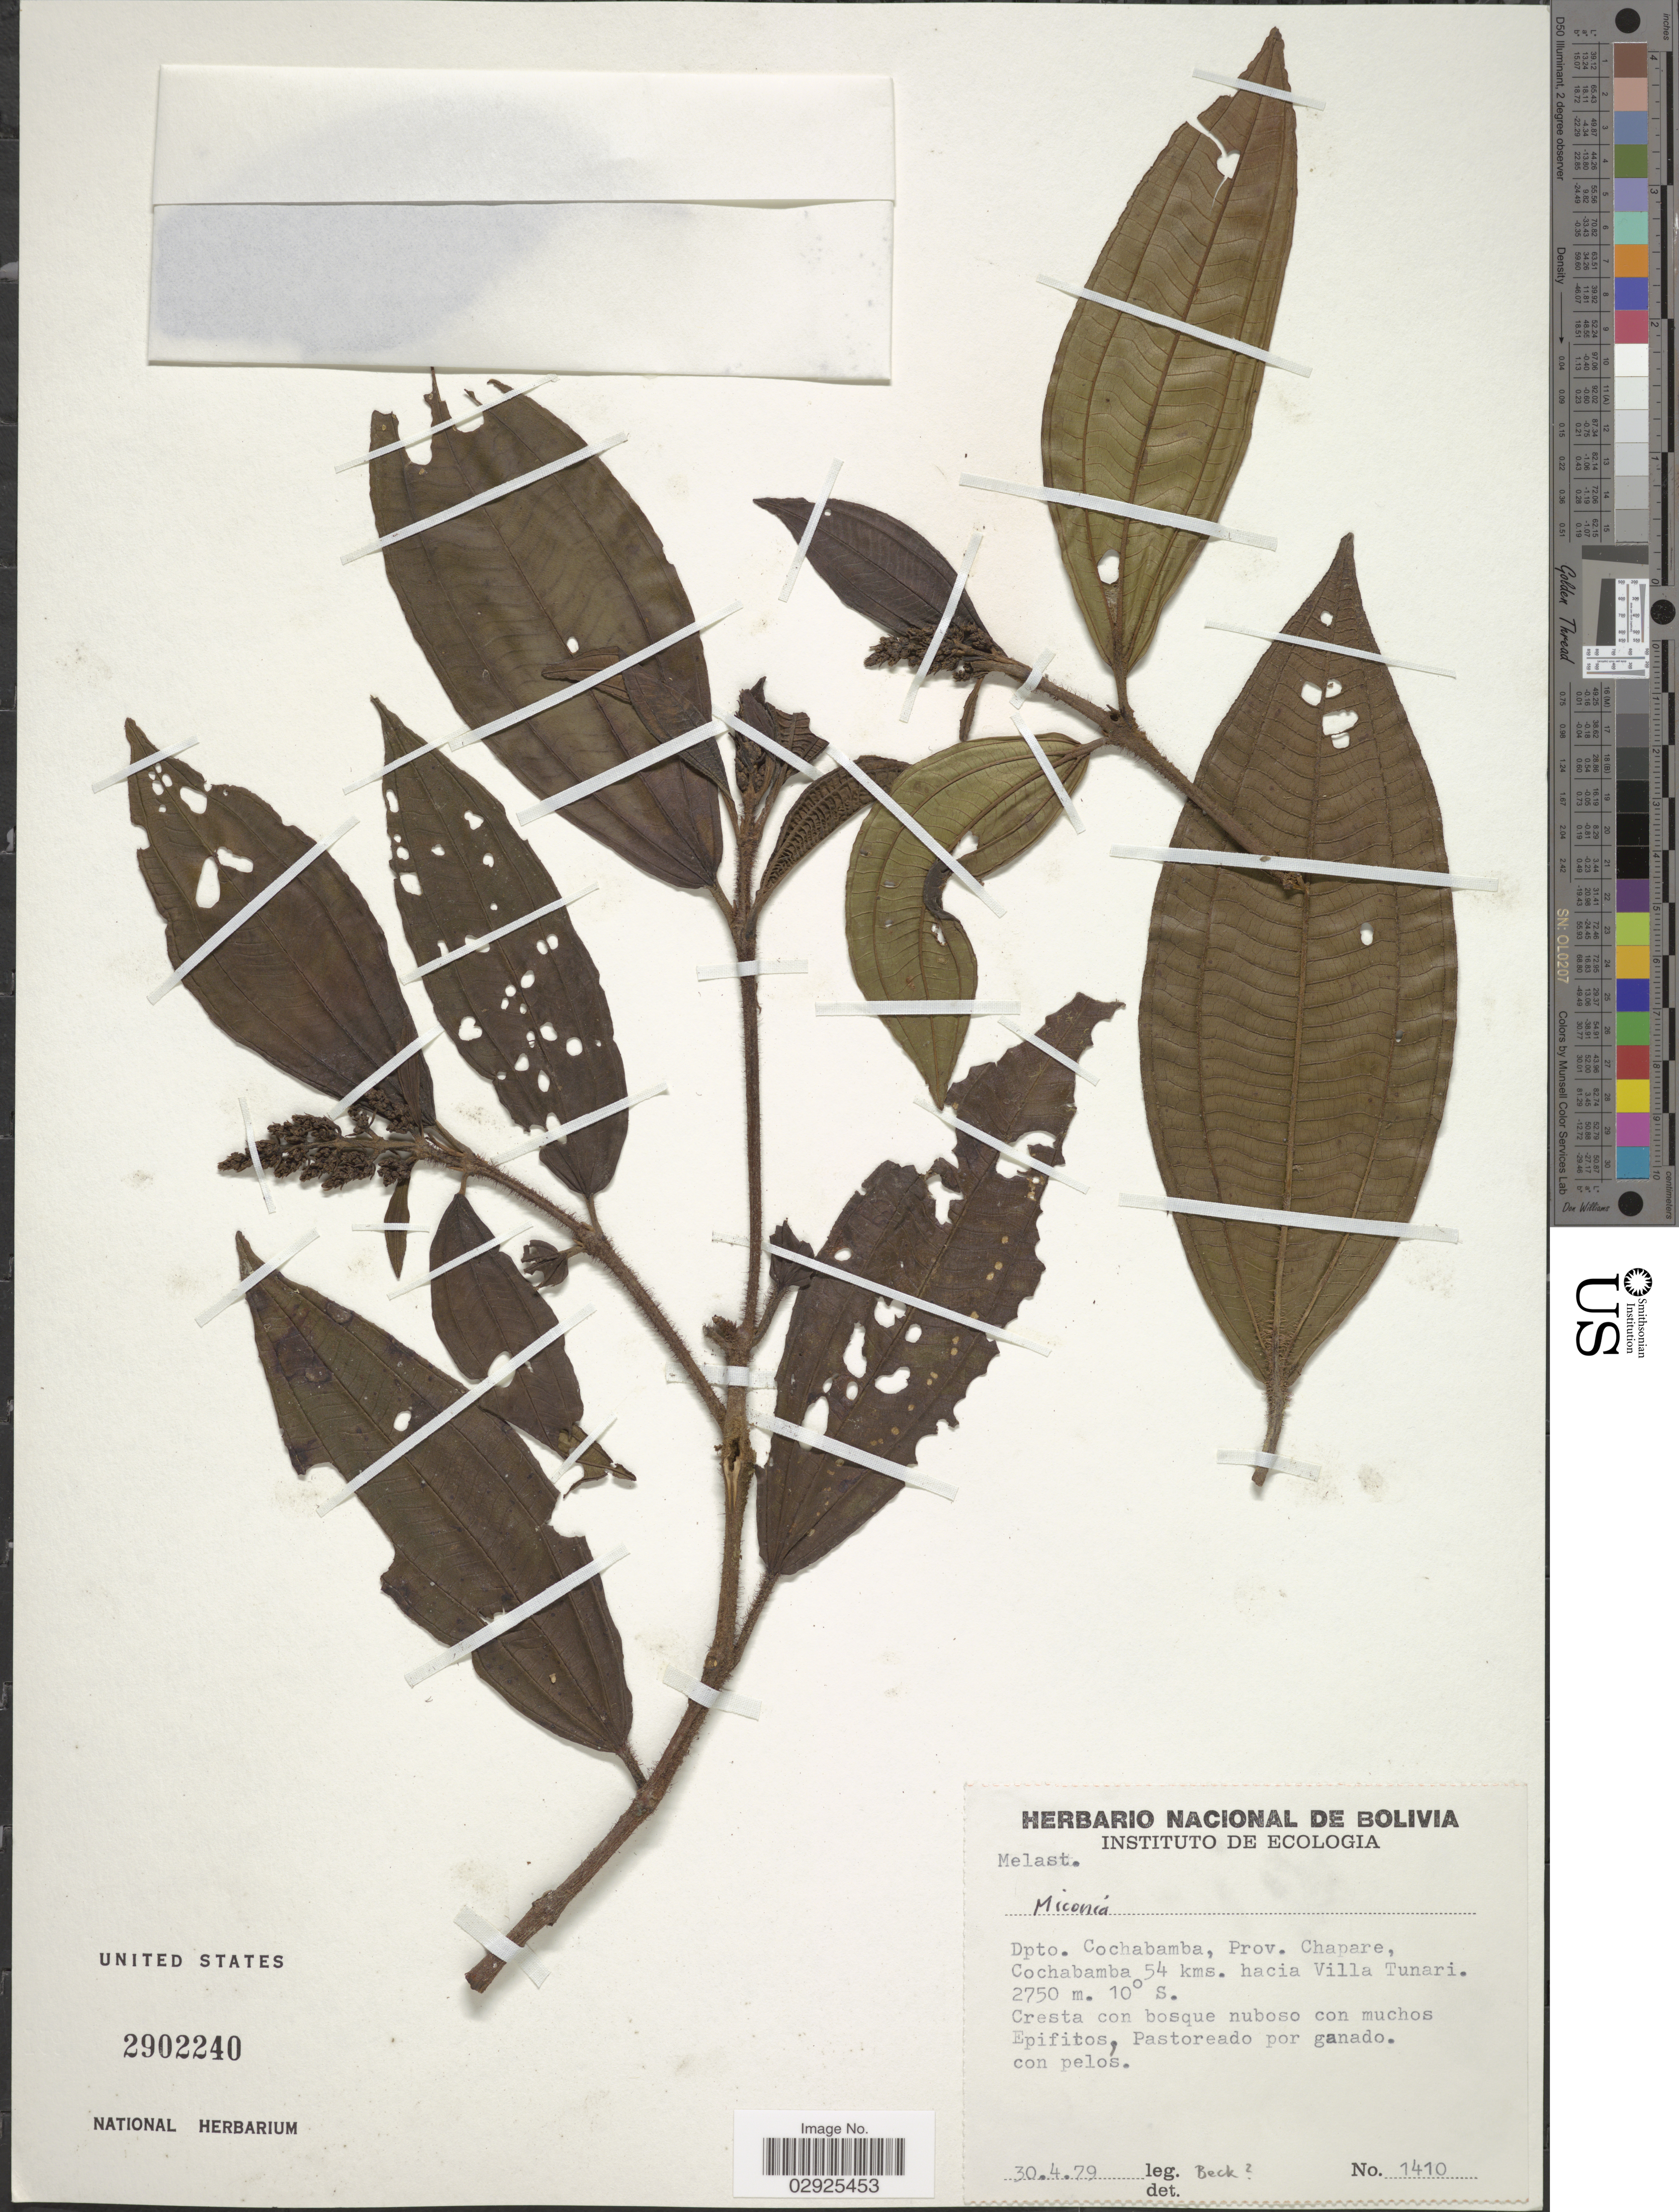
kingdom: Plantae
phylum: Tracheophyta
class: Magnoliopsida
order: Myrtales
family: Melastomataceae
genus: Miconia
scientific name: Miconia sp.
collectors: -- Beck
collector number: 1410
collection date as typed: Transcribed d/m/y: 30/4/79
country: Bolivia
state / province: Cochabamba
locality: Dpto. Cochabamba, Prov. Chapare, Cochabamba 54 kms. hacia Villa Tunari.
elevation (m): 2750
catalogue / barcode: US 2902240